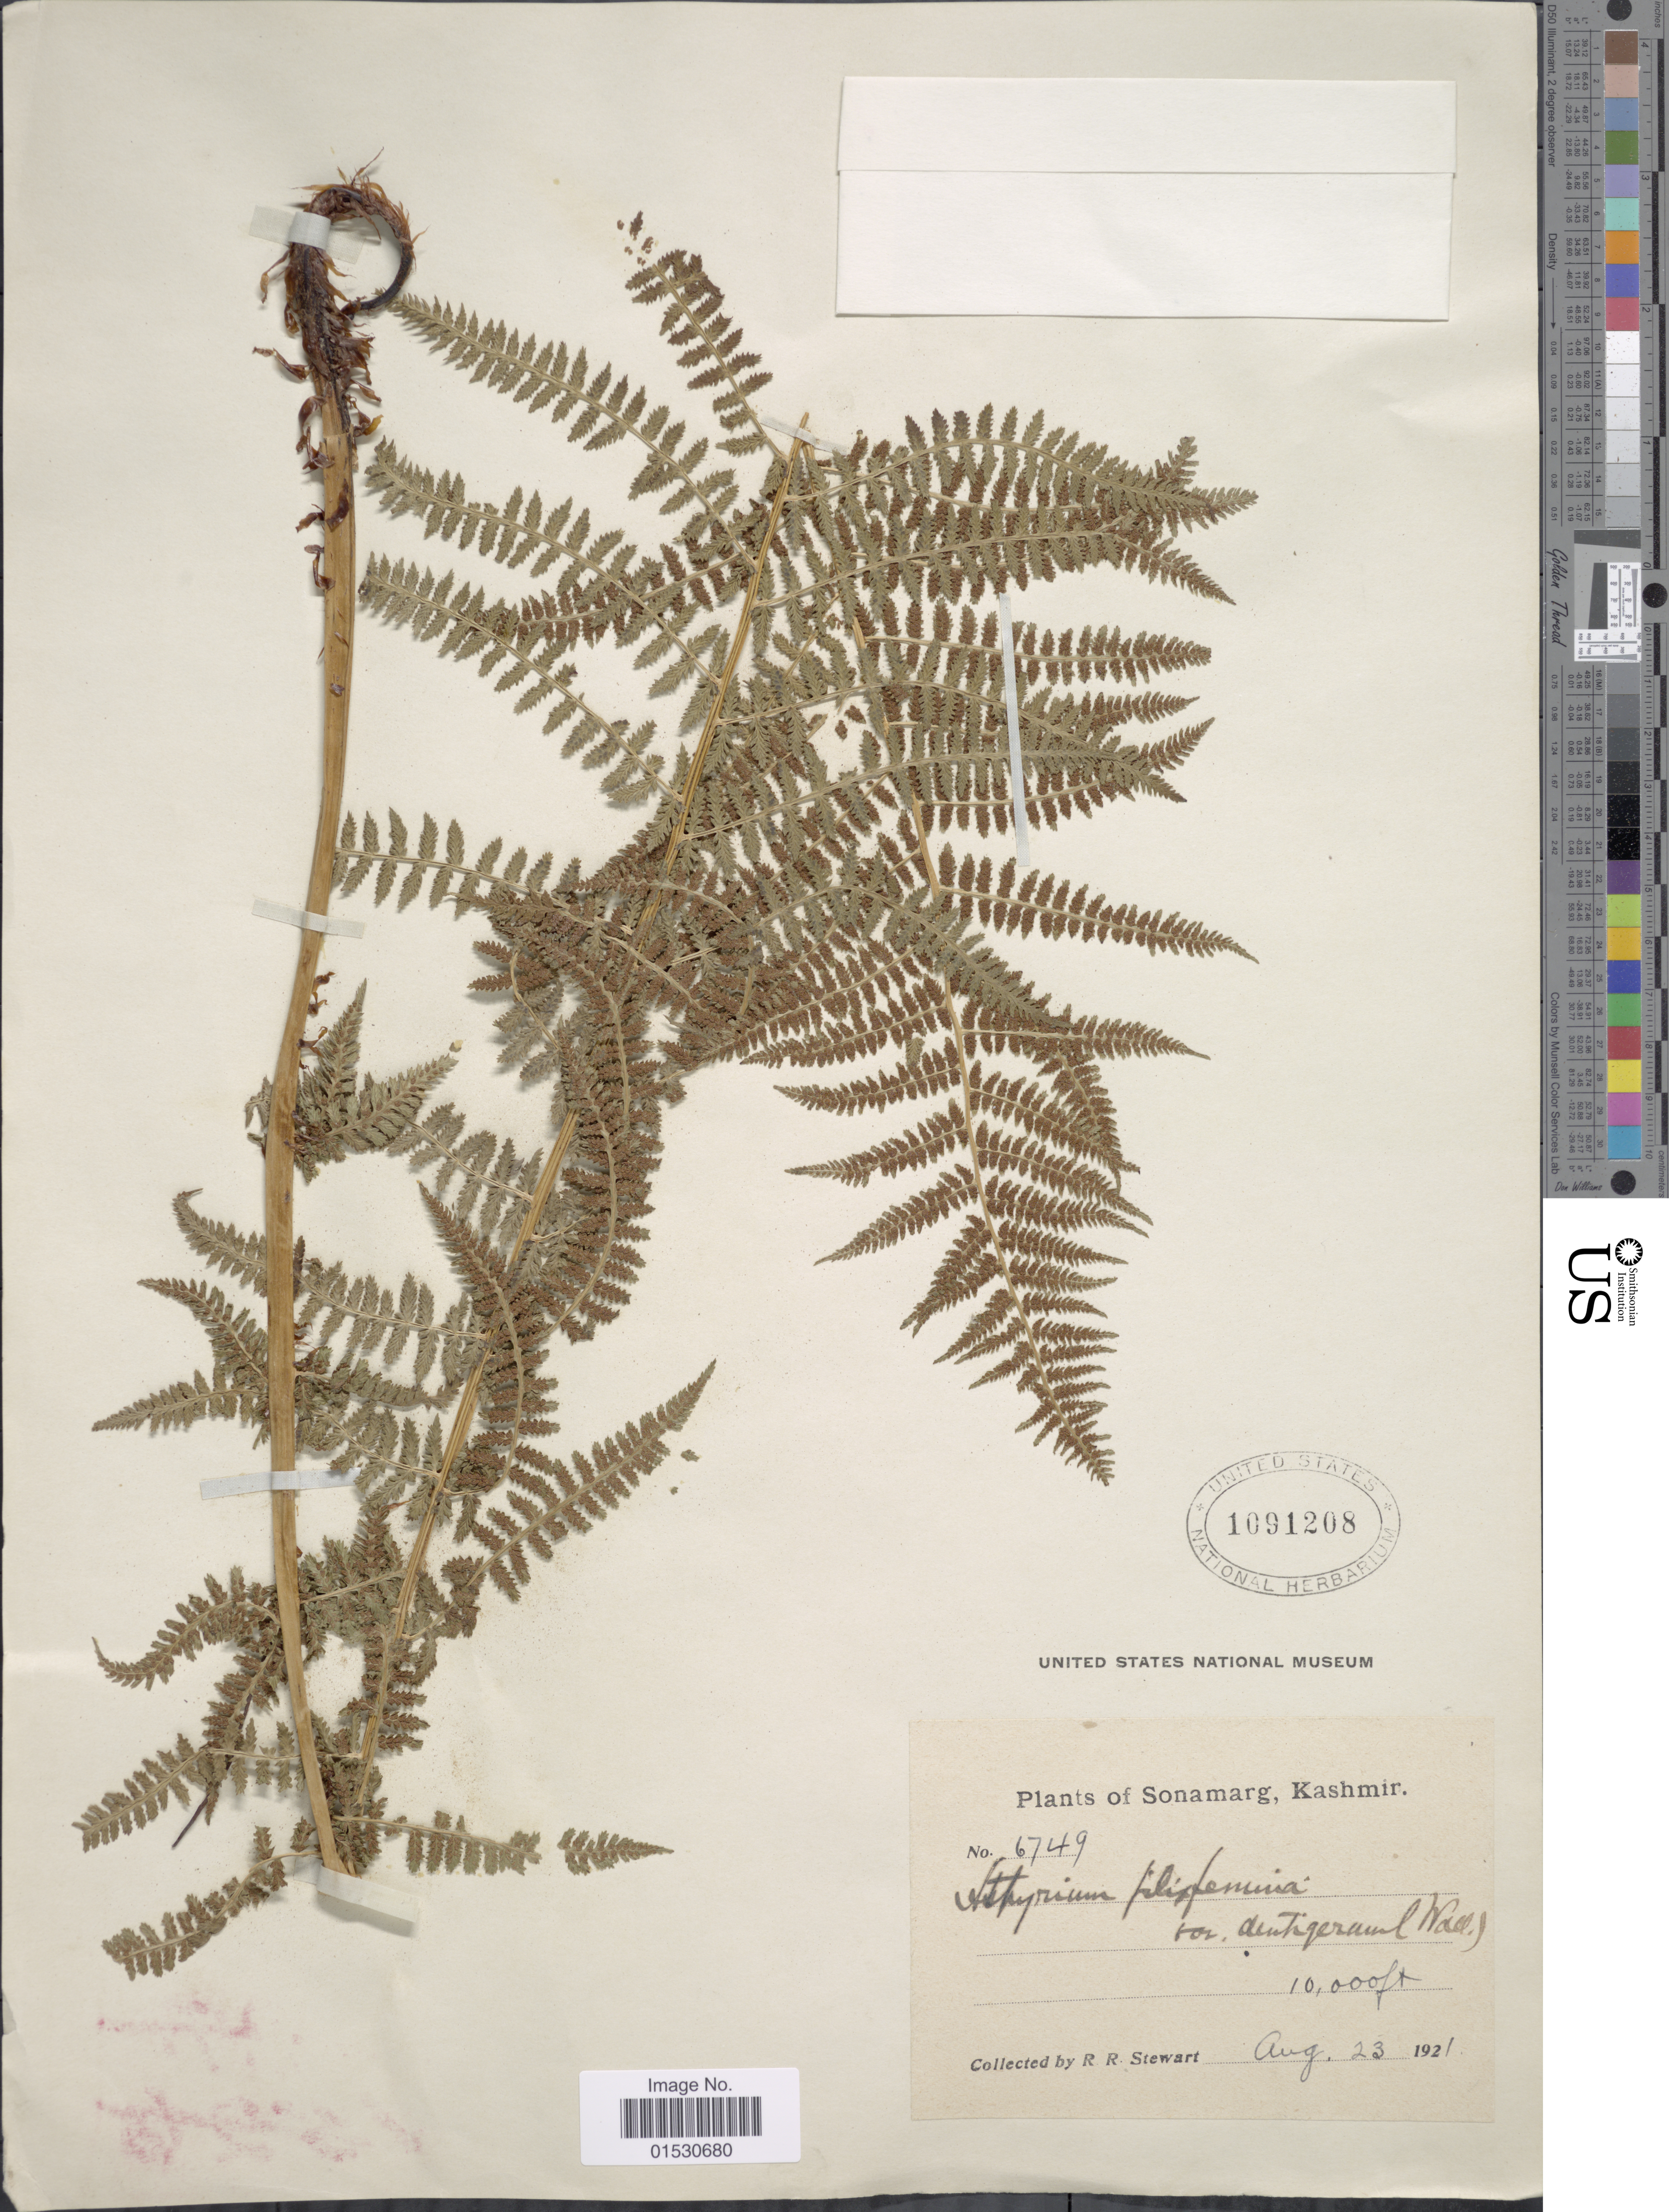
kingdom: Plantae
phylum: Tracheophyta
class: Polypodiopsida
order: Polypodiales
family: Athyriaceae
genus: Athyrium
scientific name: Athyrium filix-femina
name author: (L.) Roth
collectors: R. R. Stewart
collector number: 6749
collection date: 1921-08-23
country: India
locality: Sonamarg, Kashmir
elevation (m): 3048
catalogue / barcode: US 1091208